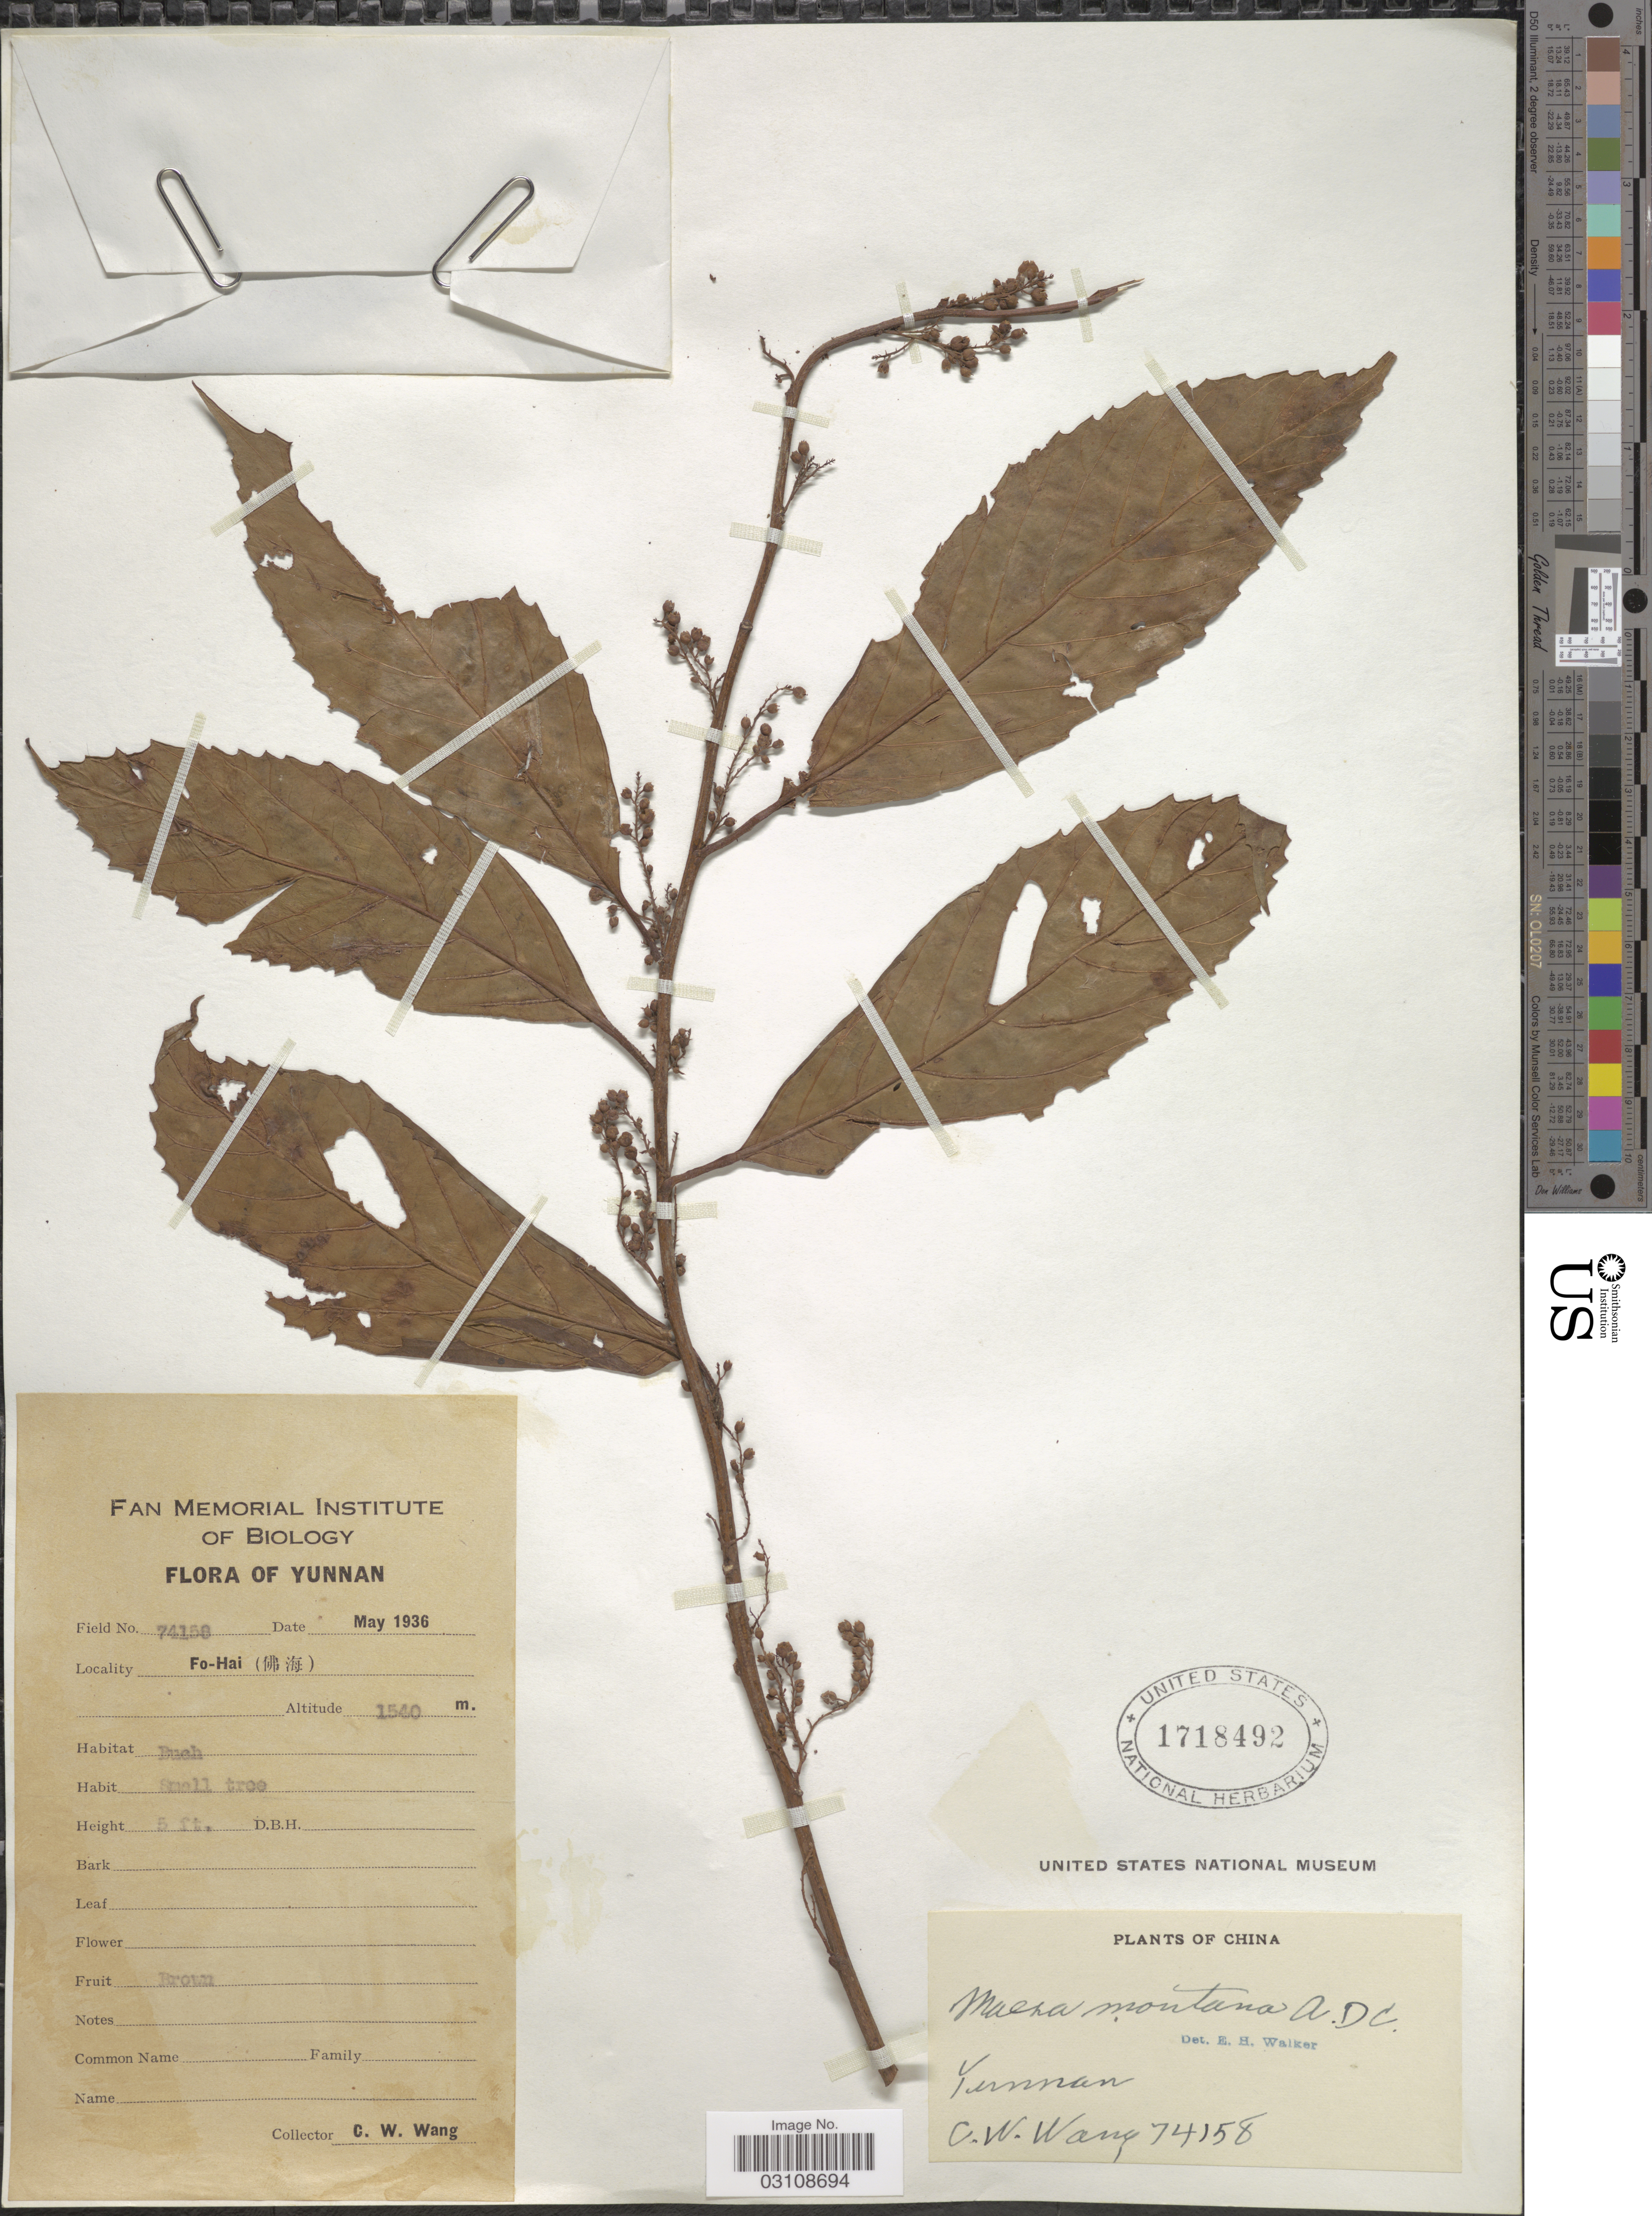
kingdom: Plantae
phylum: Tracheophyta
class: Magnoliopsida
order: Ericales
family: Primulaceae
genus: Maesa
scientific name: Maesa montana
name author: A. DC.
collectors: C. W. Wang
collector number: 74158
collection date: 1936-05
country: China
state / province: Yunnan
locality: Fo-Hai.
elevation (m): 1540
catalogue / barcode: US 1718492